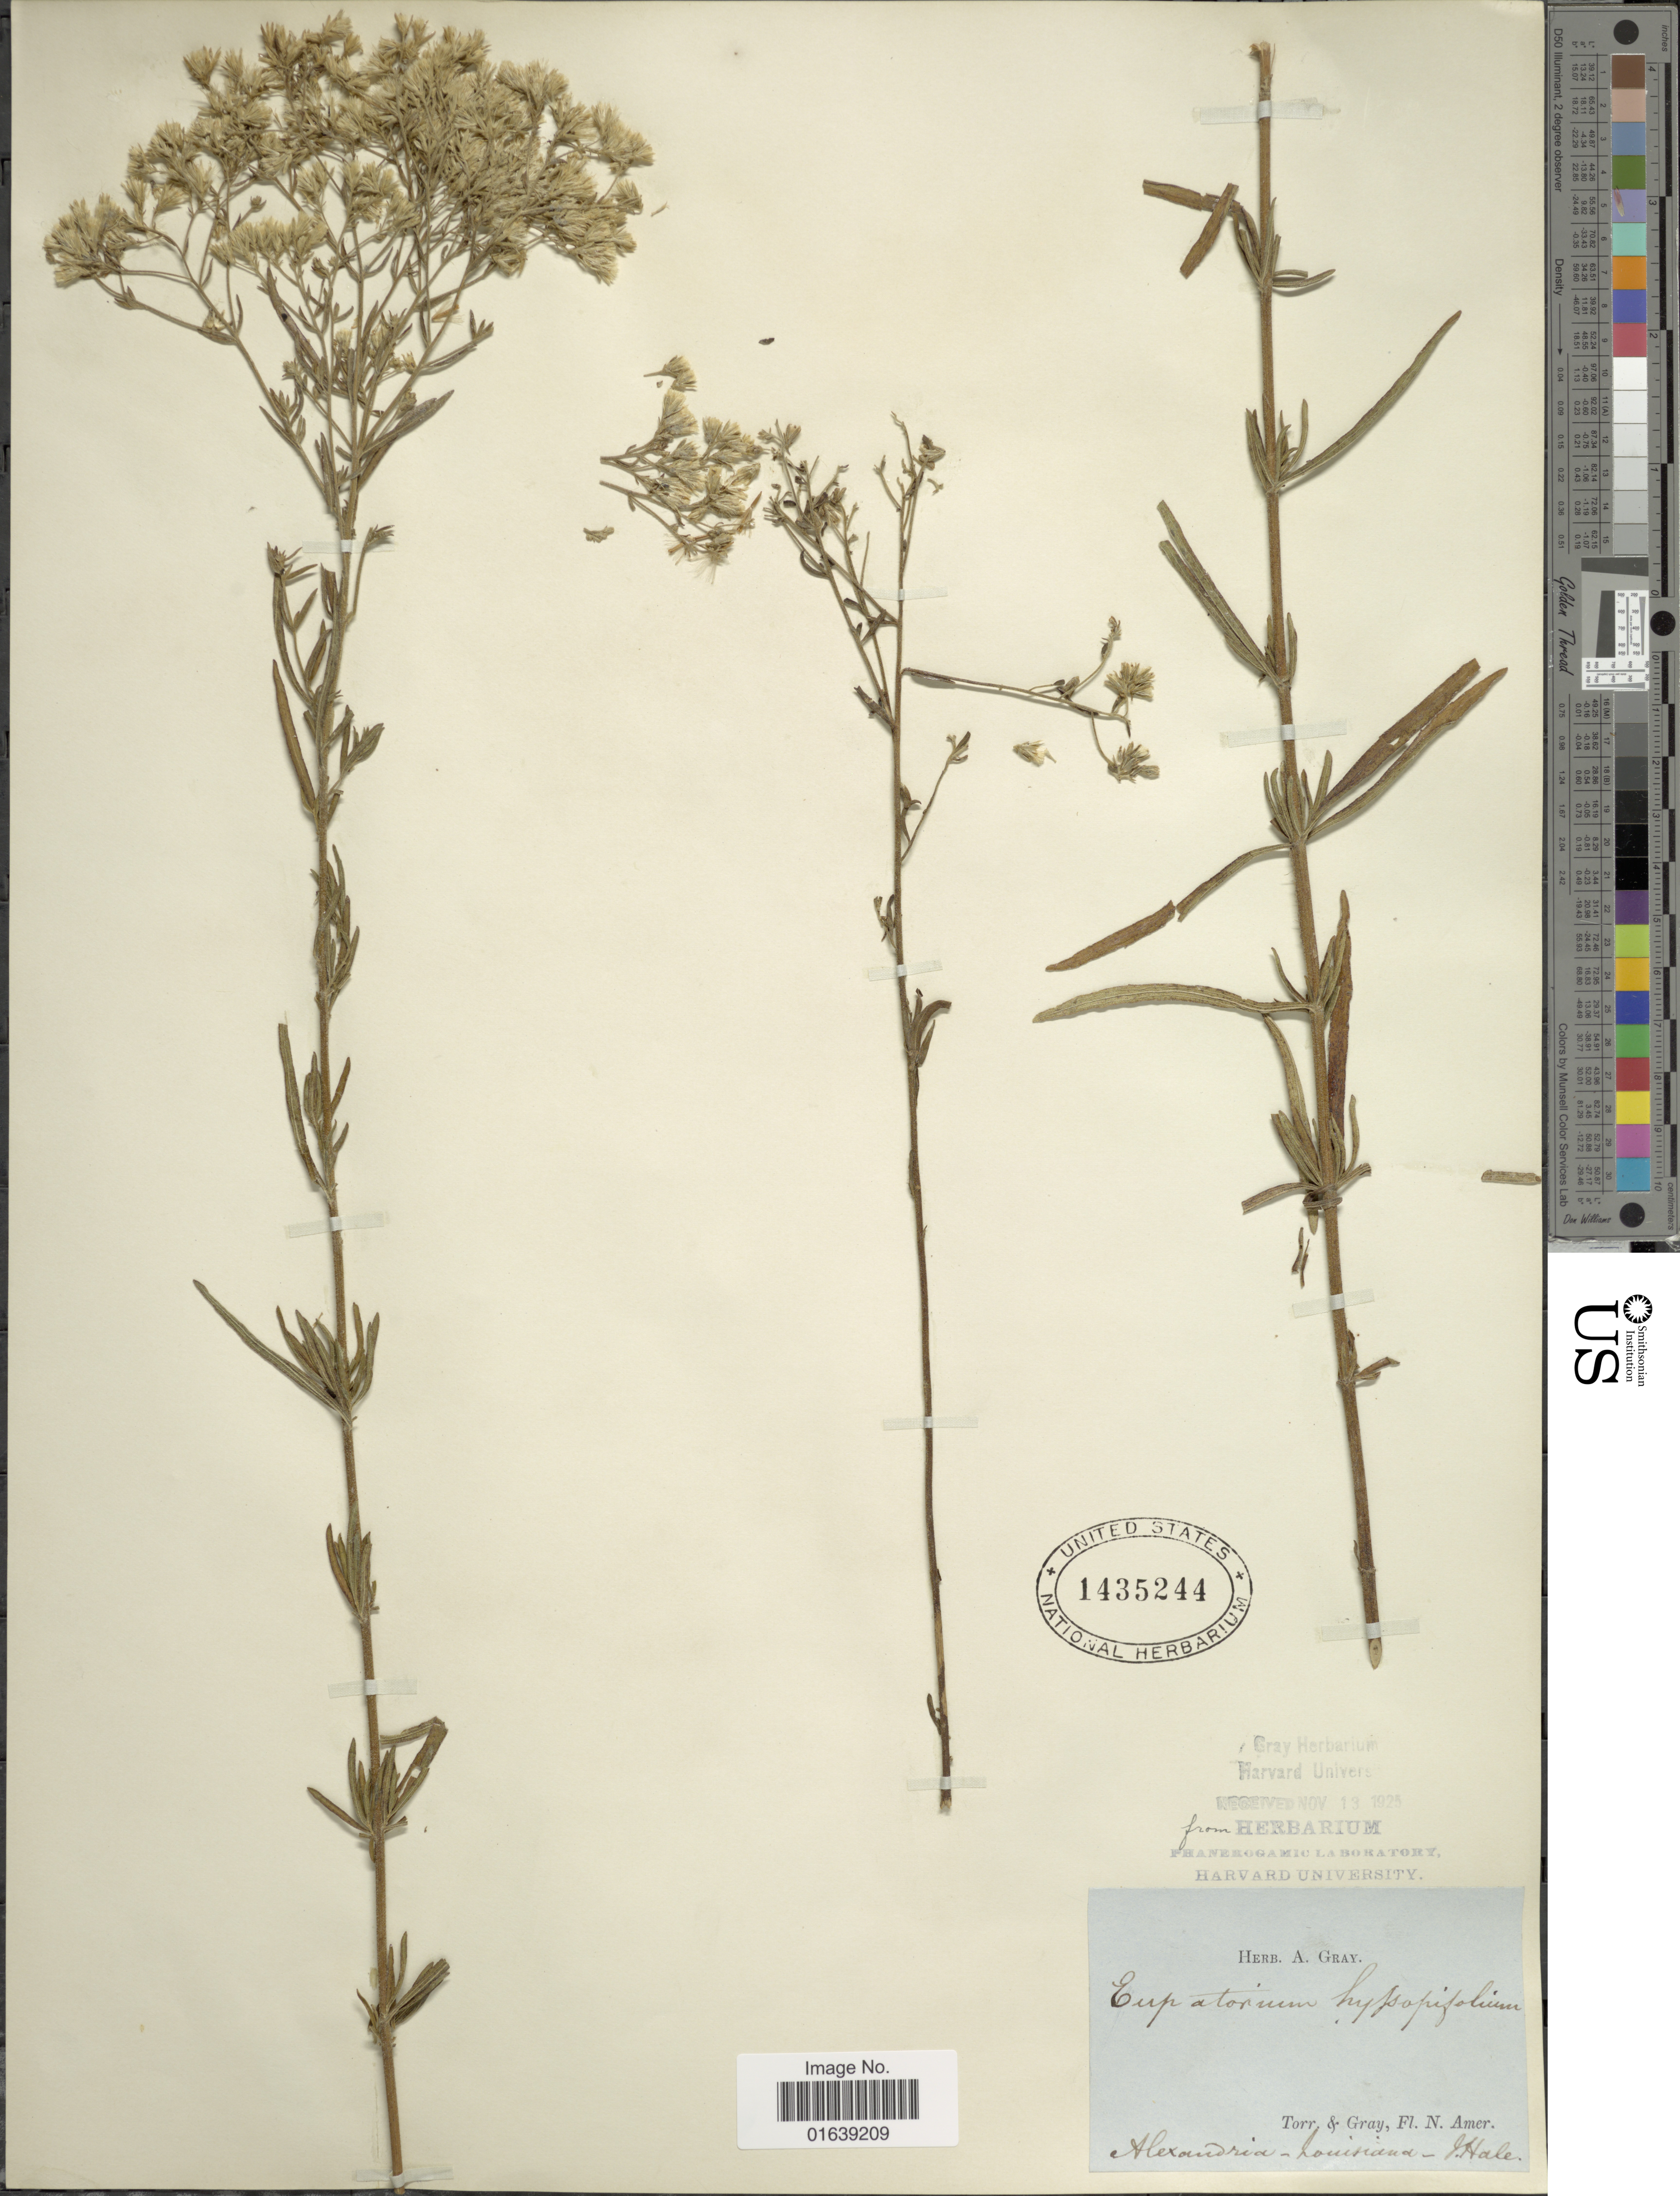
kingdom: Plantae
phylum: Tracheophyta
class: Magnoliopsida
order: Asterales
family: Asteraceae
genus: Eupatorium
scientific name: Eupatorium hyssopifolium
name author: L.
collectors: J. Hale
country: United States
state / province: Louisiana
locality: Alexandria - Louisiana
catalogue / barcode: US 1435244